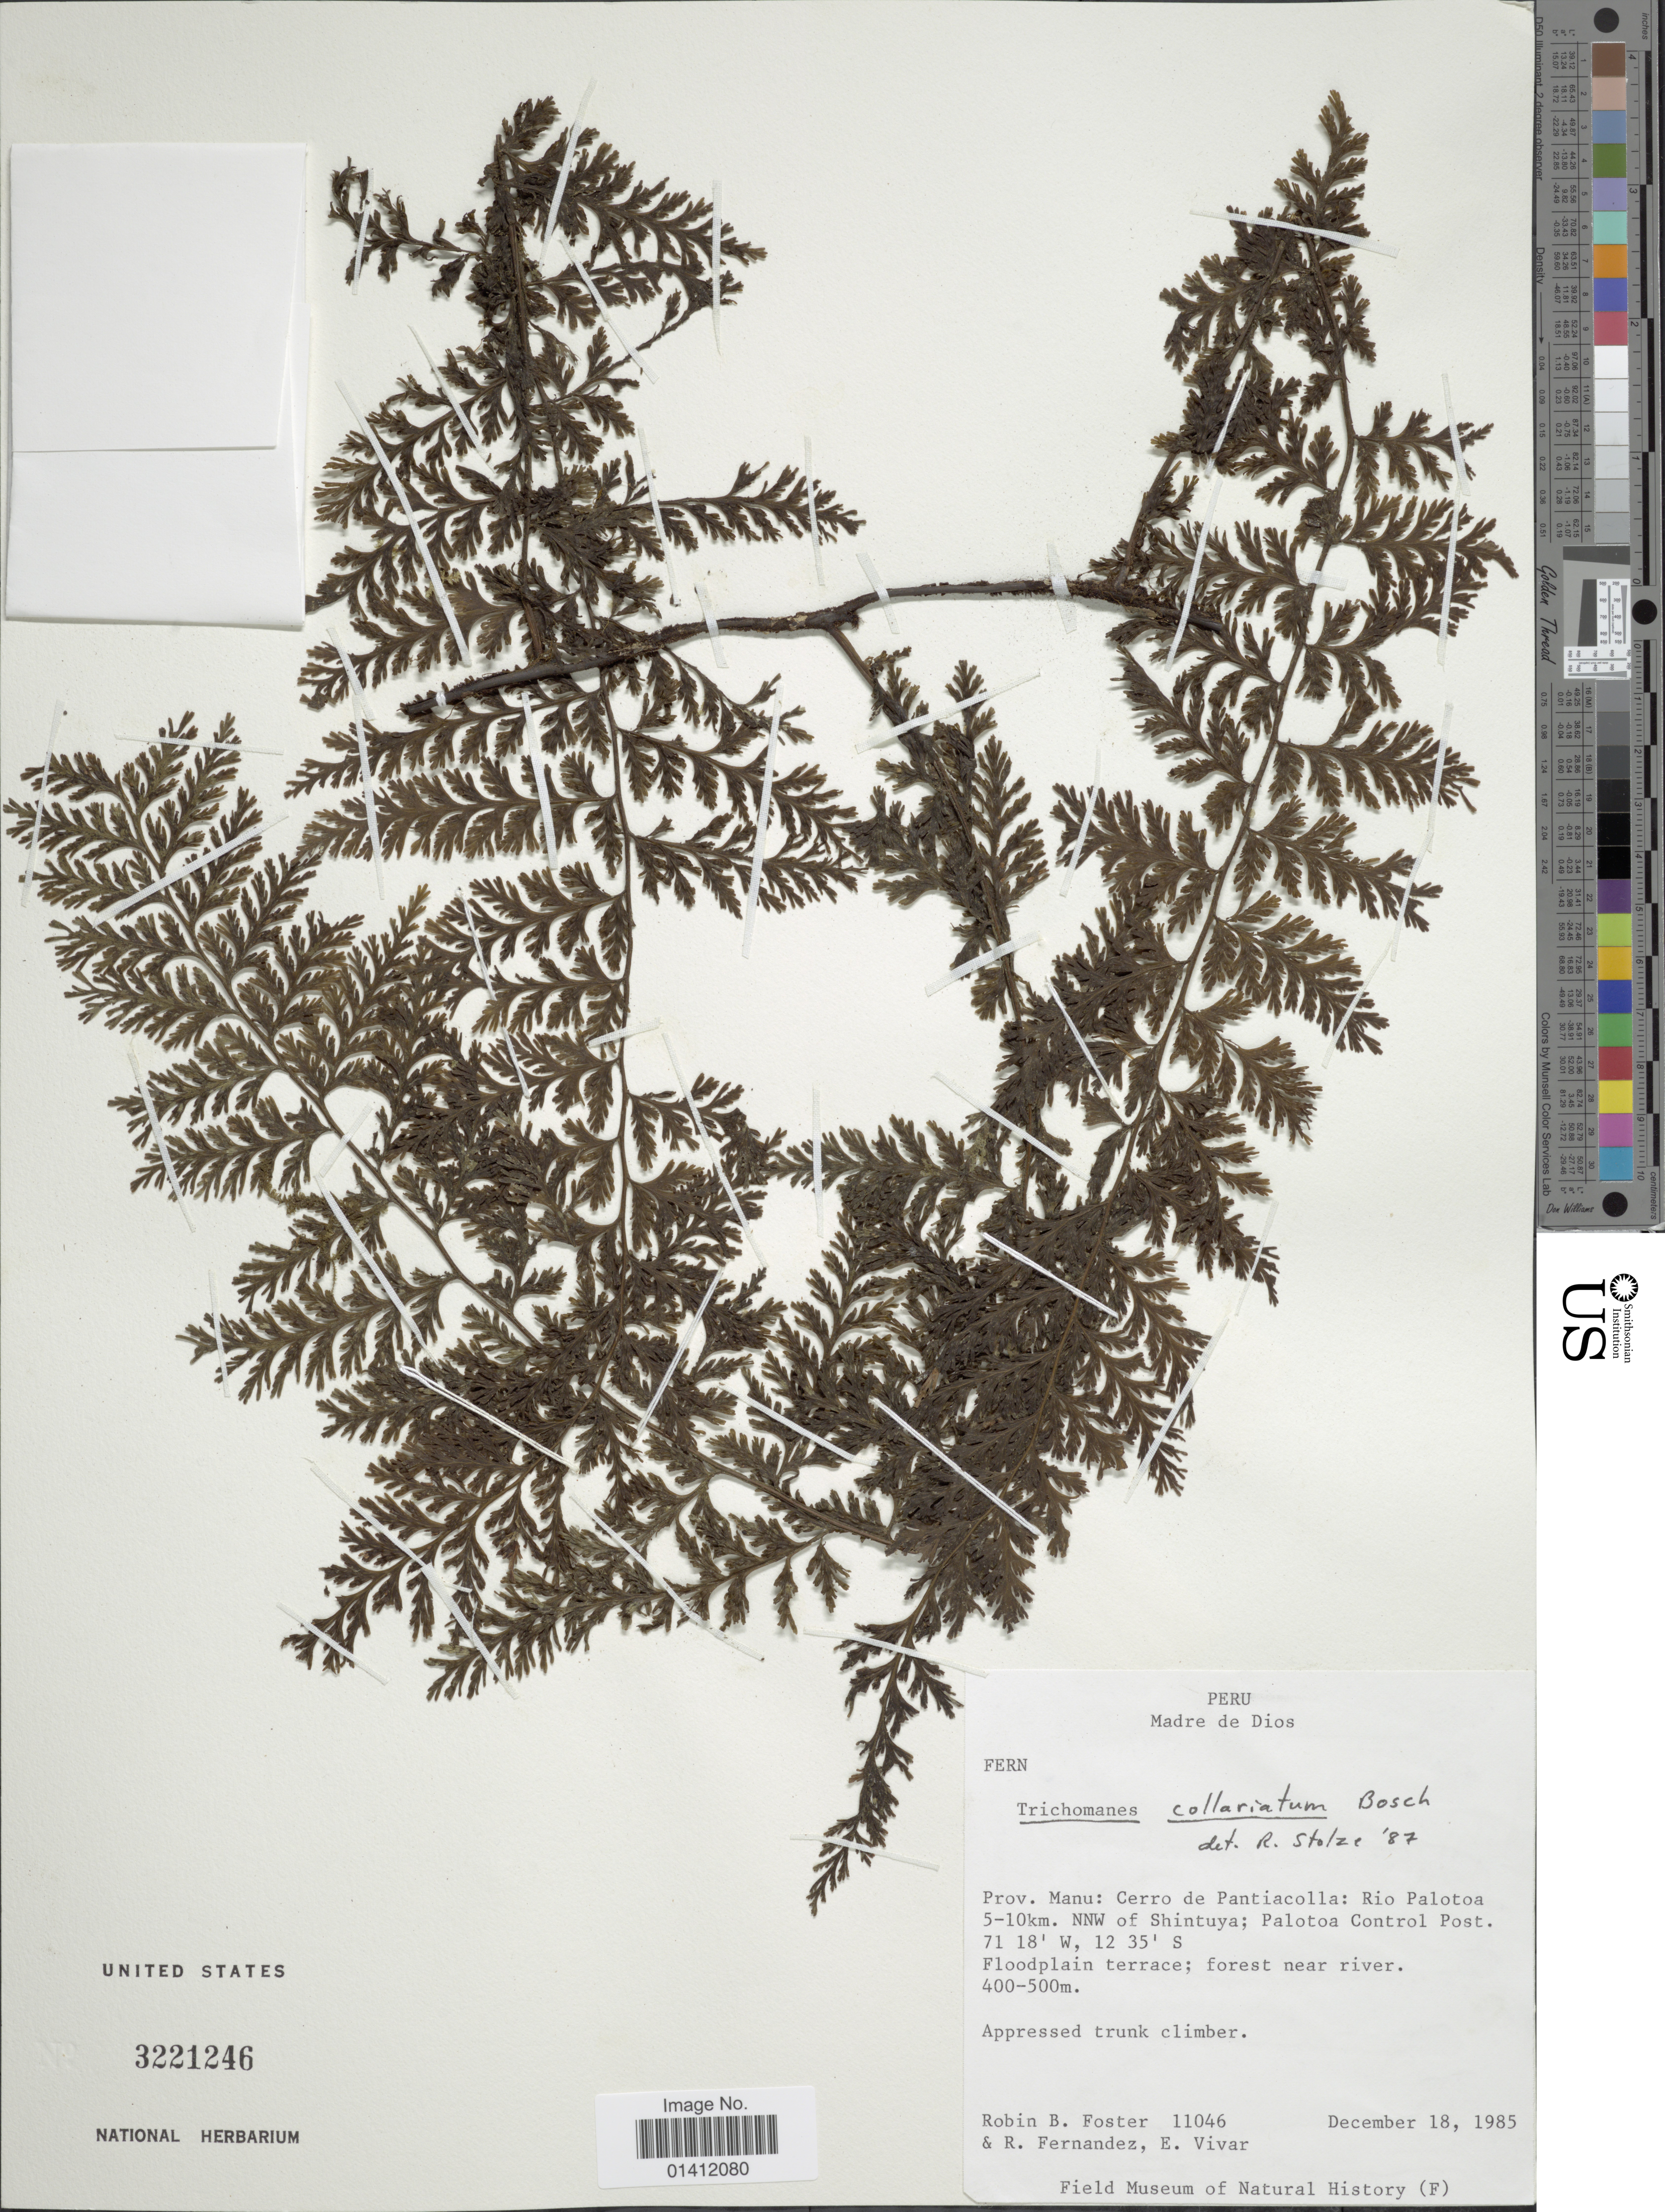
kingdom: Plantae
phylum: Tracheophyta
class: Polypodiopsida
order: Hymenophyllales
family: Hymenophyllaceae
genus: Vandenboschia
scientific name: Vandenboschia collariata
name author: (Bosch) Ebihara & K. Iwats.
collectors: R. B. Foster, R. Fernandez & E. Vivar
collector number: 11046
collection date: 1985-12-18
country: Peru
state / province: Madre de Dios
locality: Prov. Manu: Cerro de Pantiacolla: Rio Palotoa 5-10km. NNW of Shintuya; Palotoa Control Post.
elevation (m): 400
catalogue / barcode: US 3221246